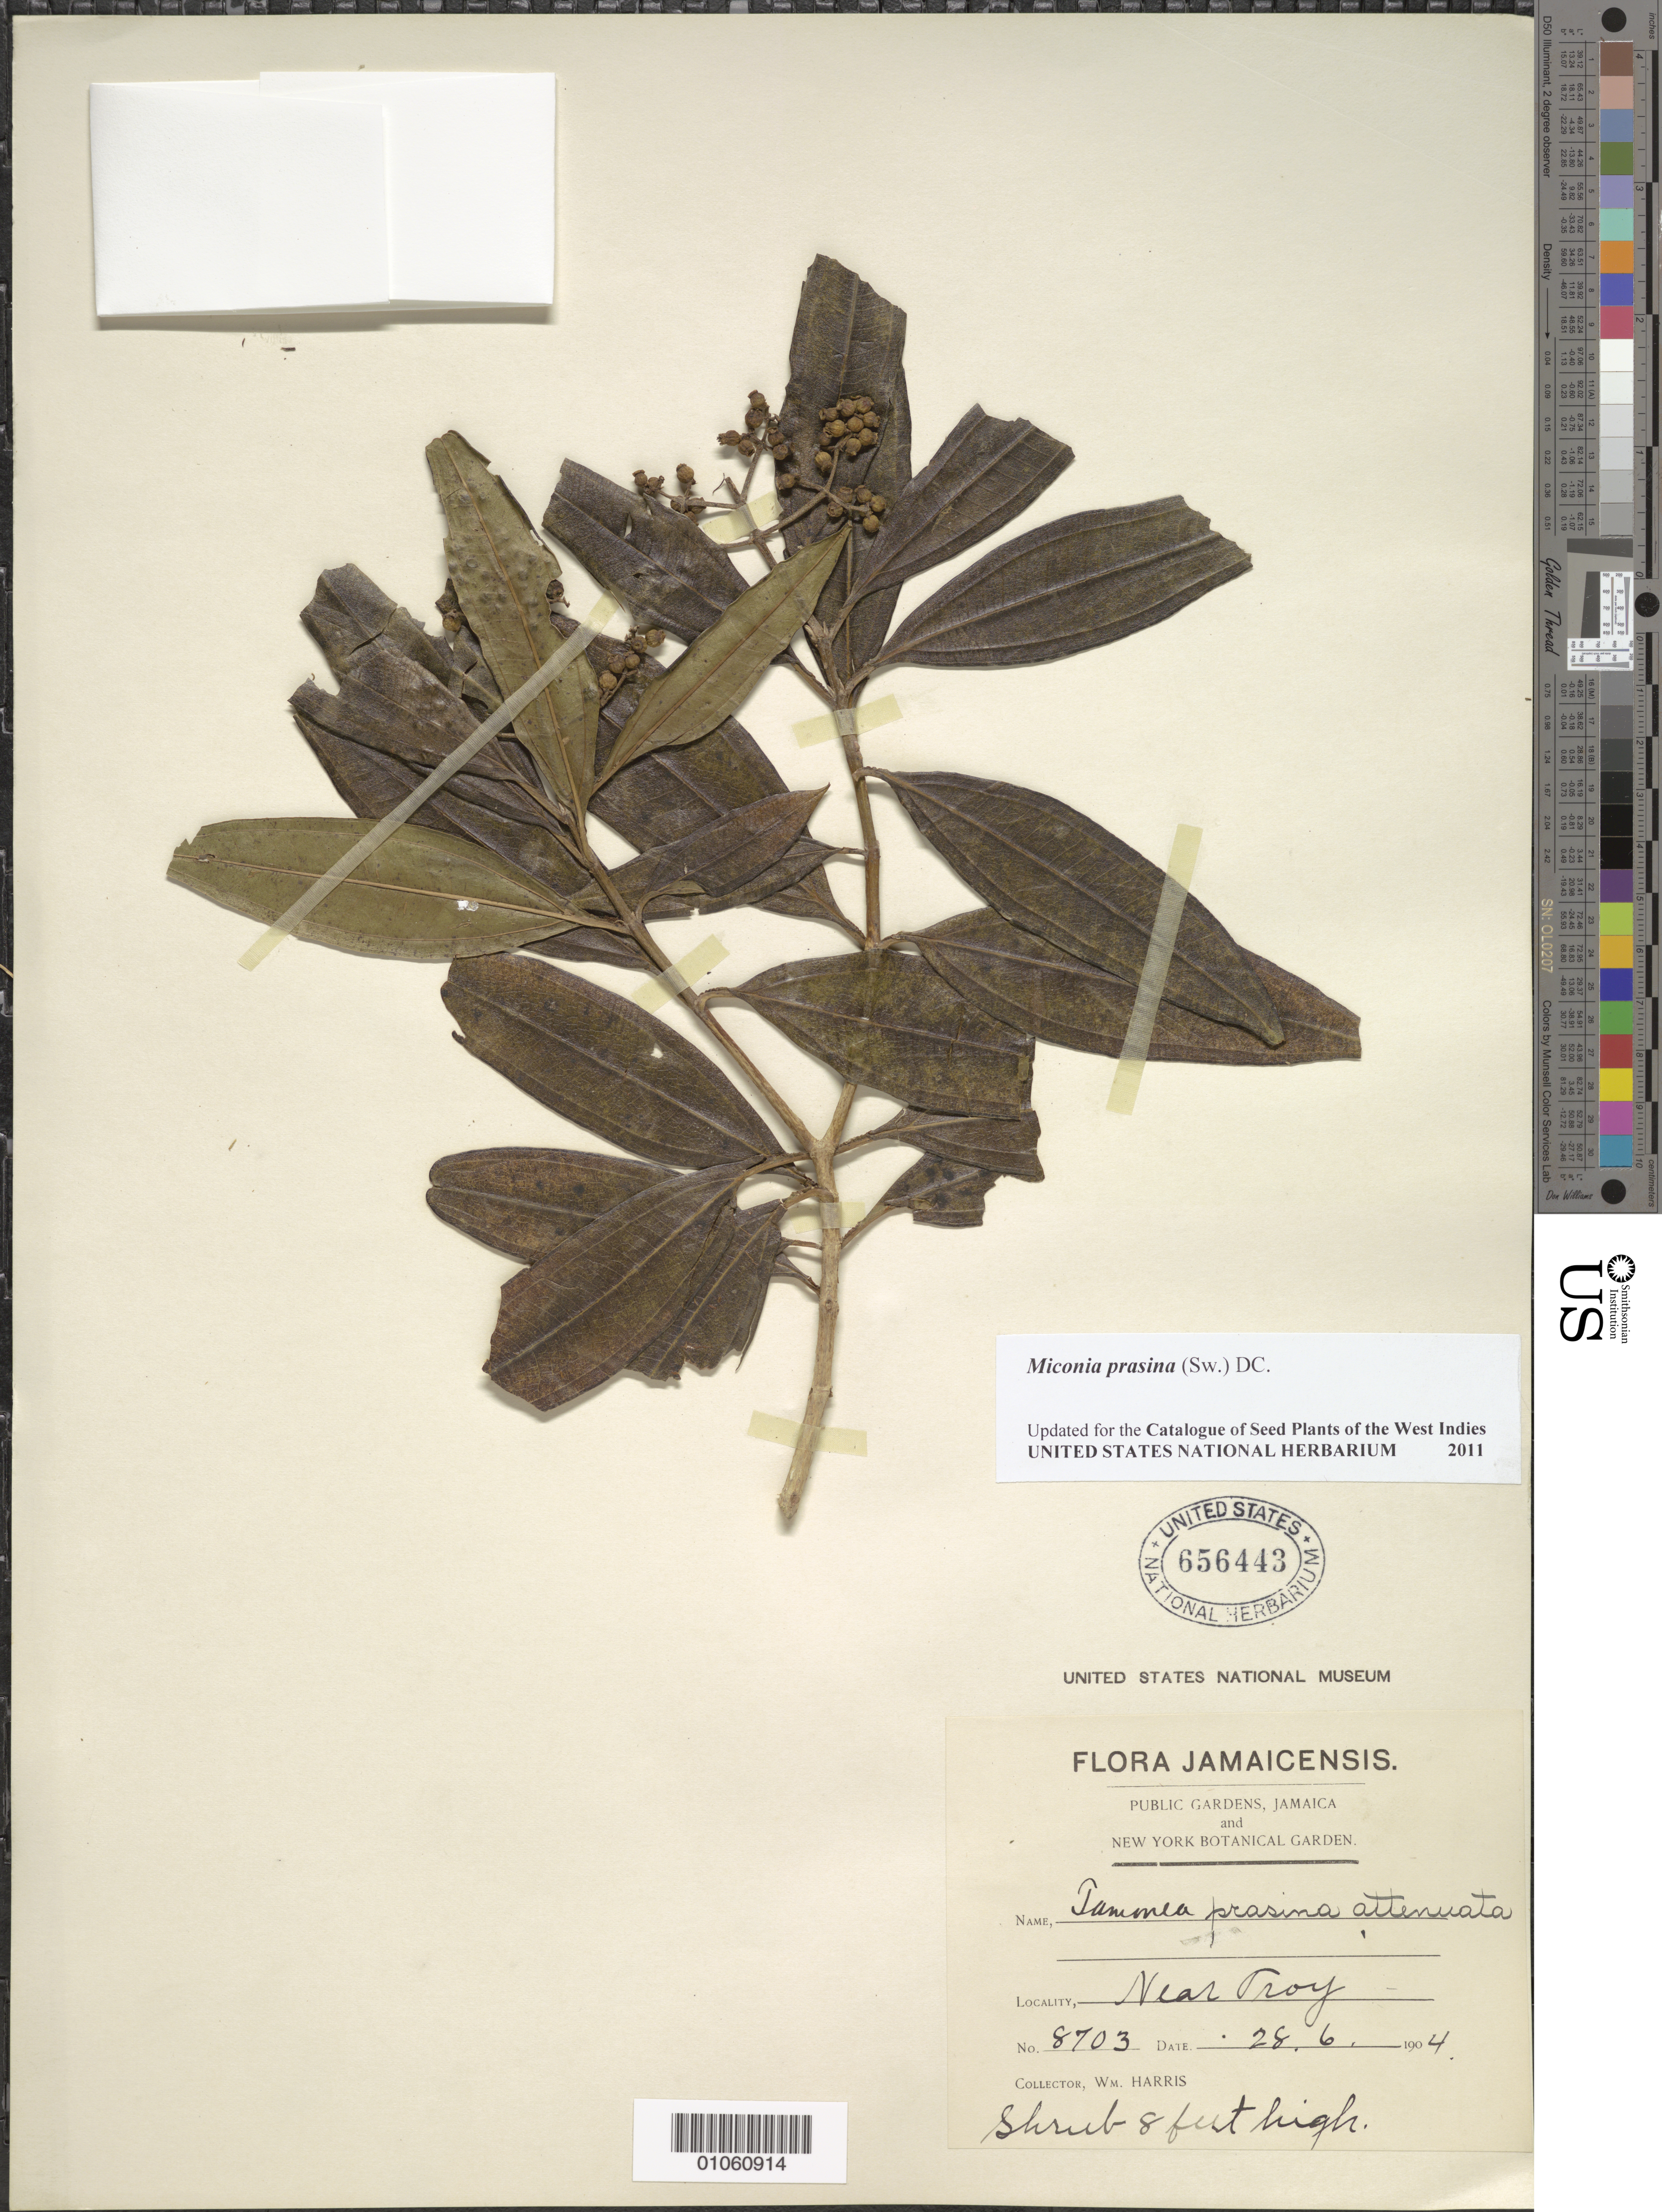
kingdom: Plantae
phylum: Tracheophyta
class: Magnoliopsida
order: Myrtales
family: Melastomataceae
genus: Miconia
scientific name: Miconia prasina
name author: (Sw.) DC.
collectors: W. Harris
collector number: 8703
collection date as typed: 28 Jun 1904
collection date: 1904-06-28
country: Jamaica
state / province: Trelawny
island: Jamaica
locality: Troy, near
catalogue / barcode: US 656443